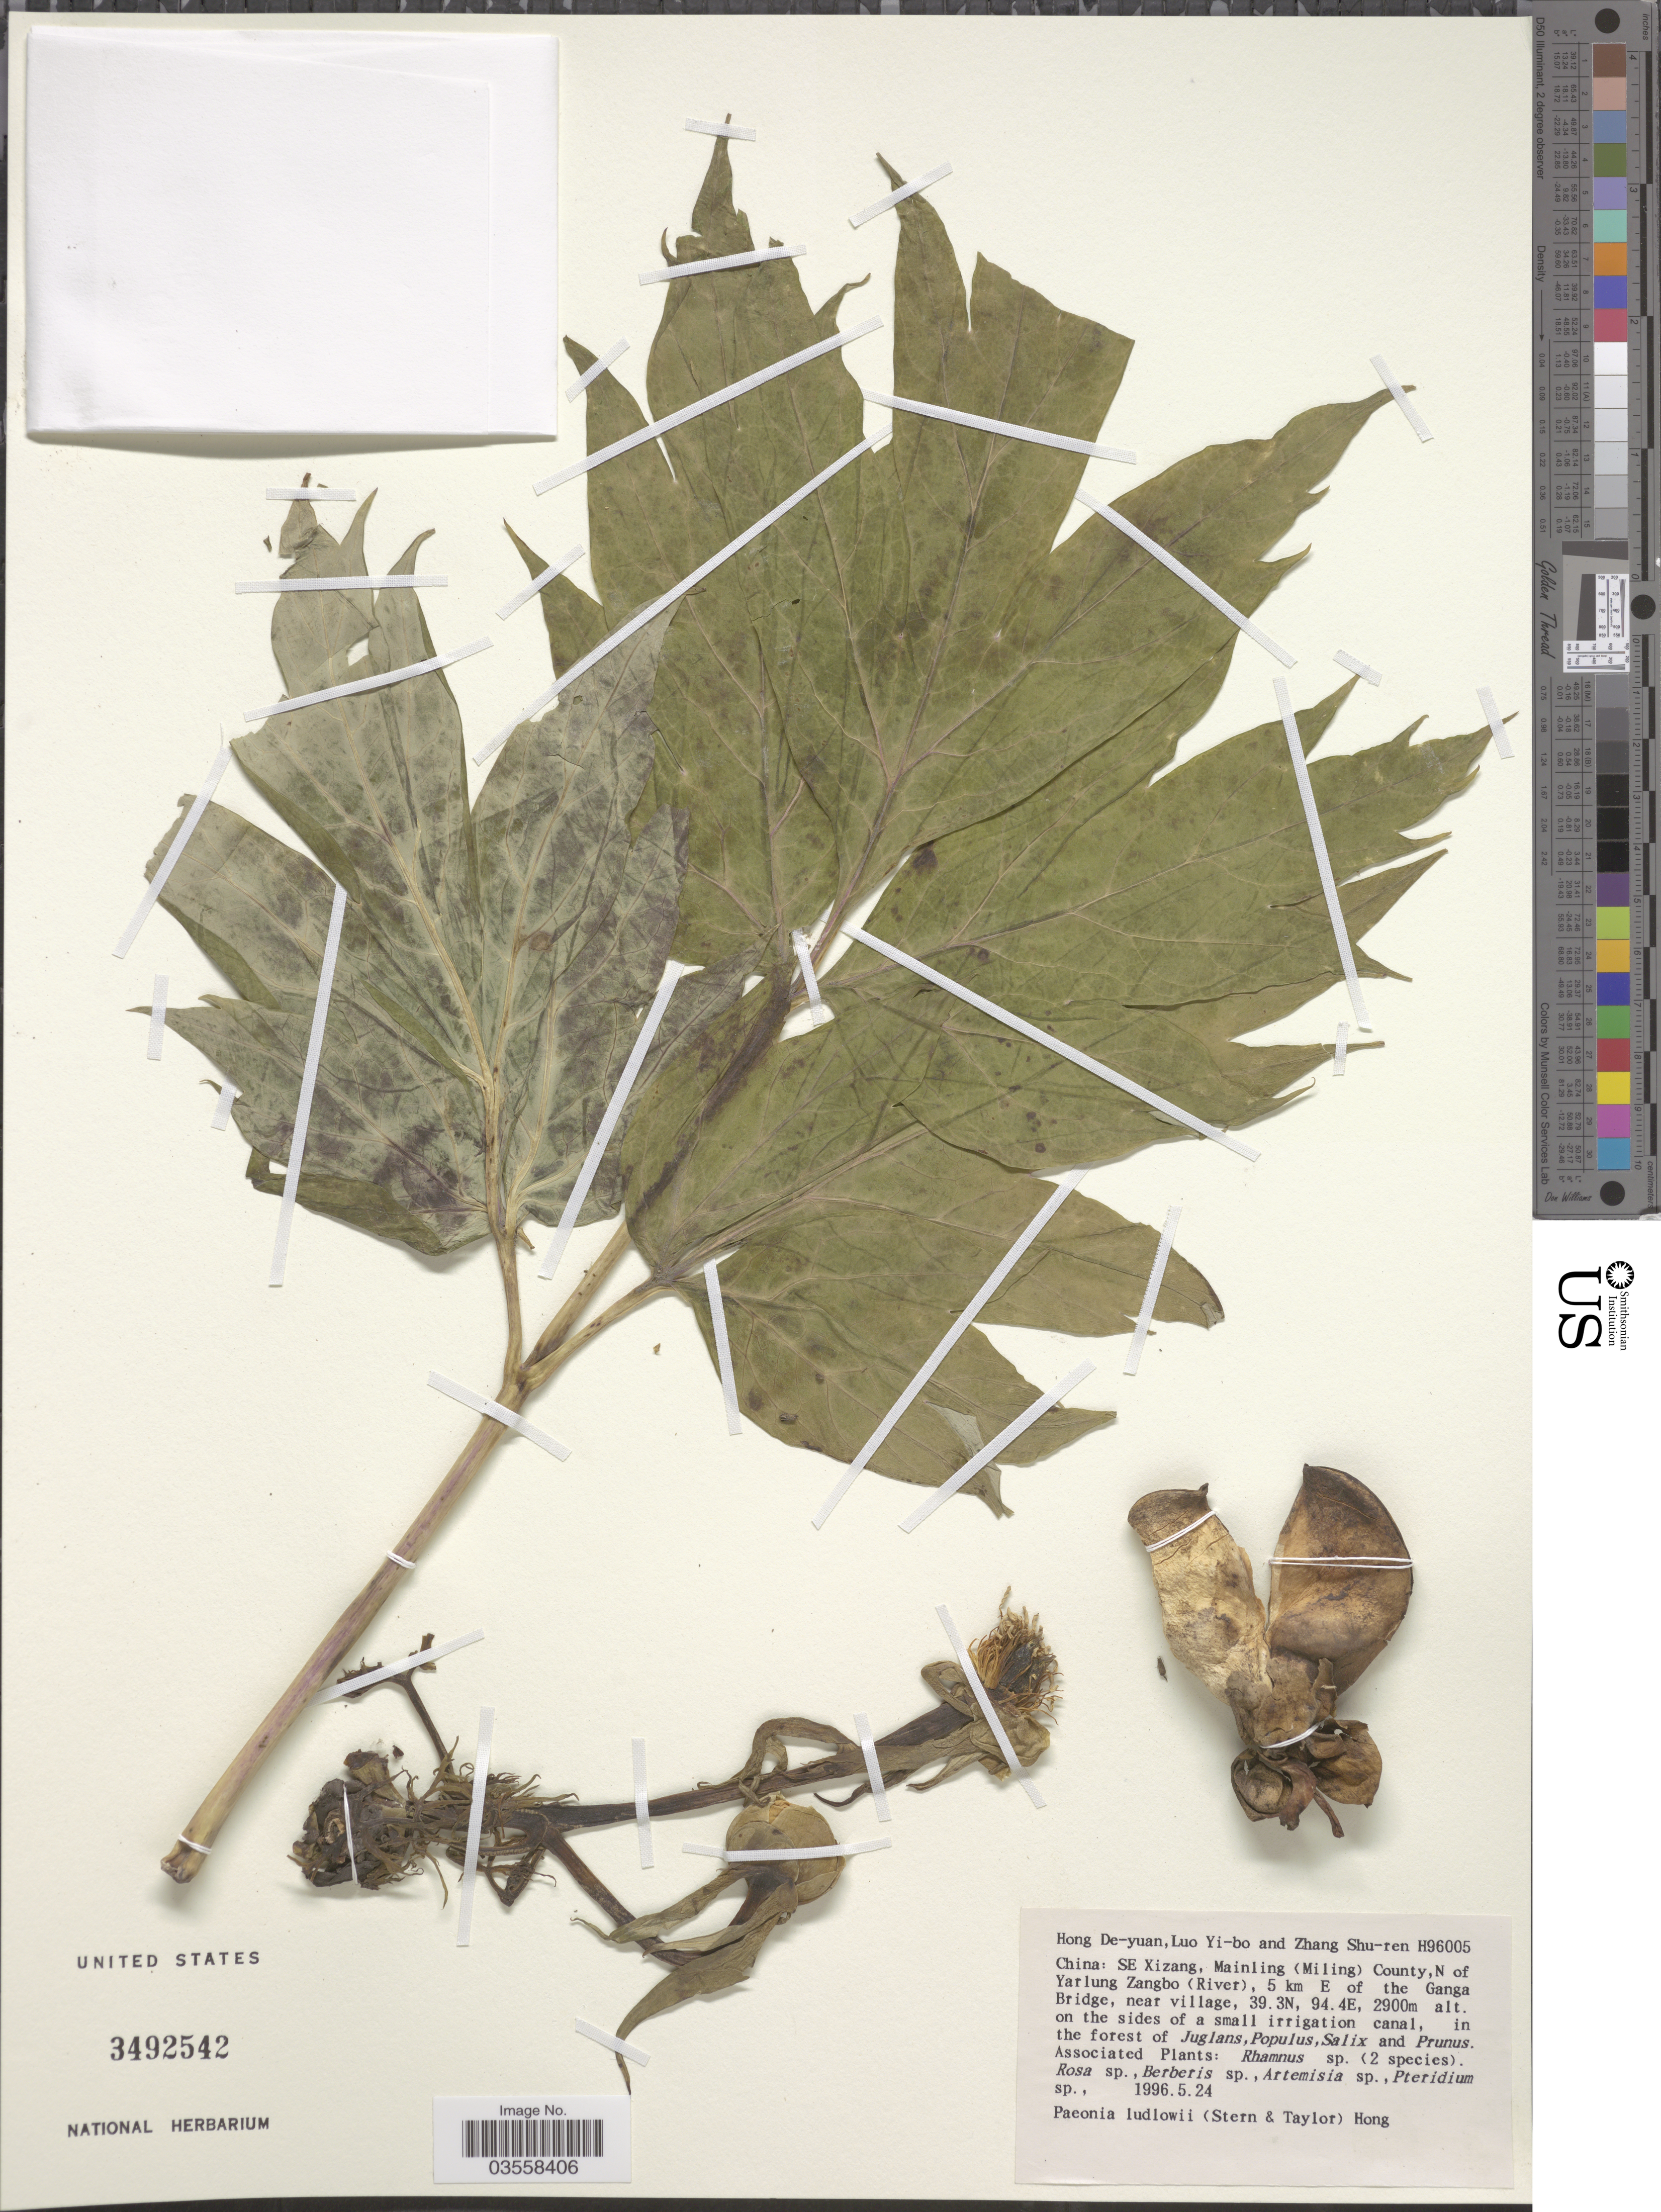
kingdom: Plantae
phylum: Tracheophyta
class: Magnoliopsida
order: Saxifragales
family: Paeoniaceae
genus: Paeonia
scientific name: Paeonia ludlowii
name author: (Stern & G. Taylor) D.Y. Hong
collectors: D.-Y. Hong, Y. Luo & S. R. Zhang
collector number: H96005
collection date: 1996-05-24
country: China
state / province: Xizang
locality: SE Xizang, Mailing (Miling) County, N of Yarlung Zangbo (River), 5 km E of the Ganga Bridge, near village.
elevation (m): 2900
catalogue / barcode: US 3492542